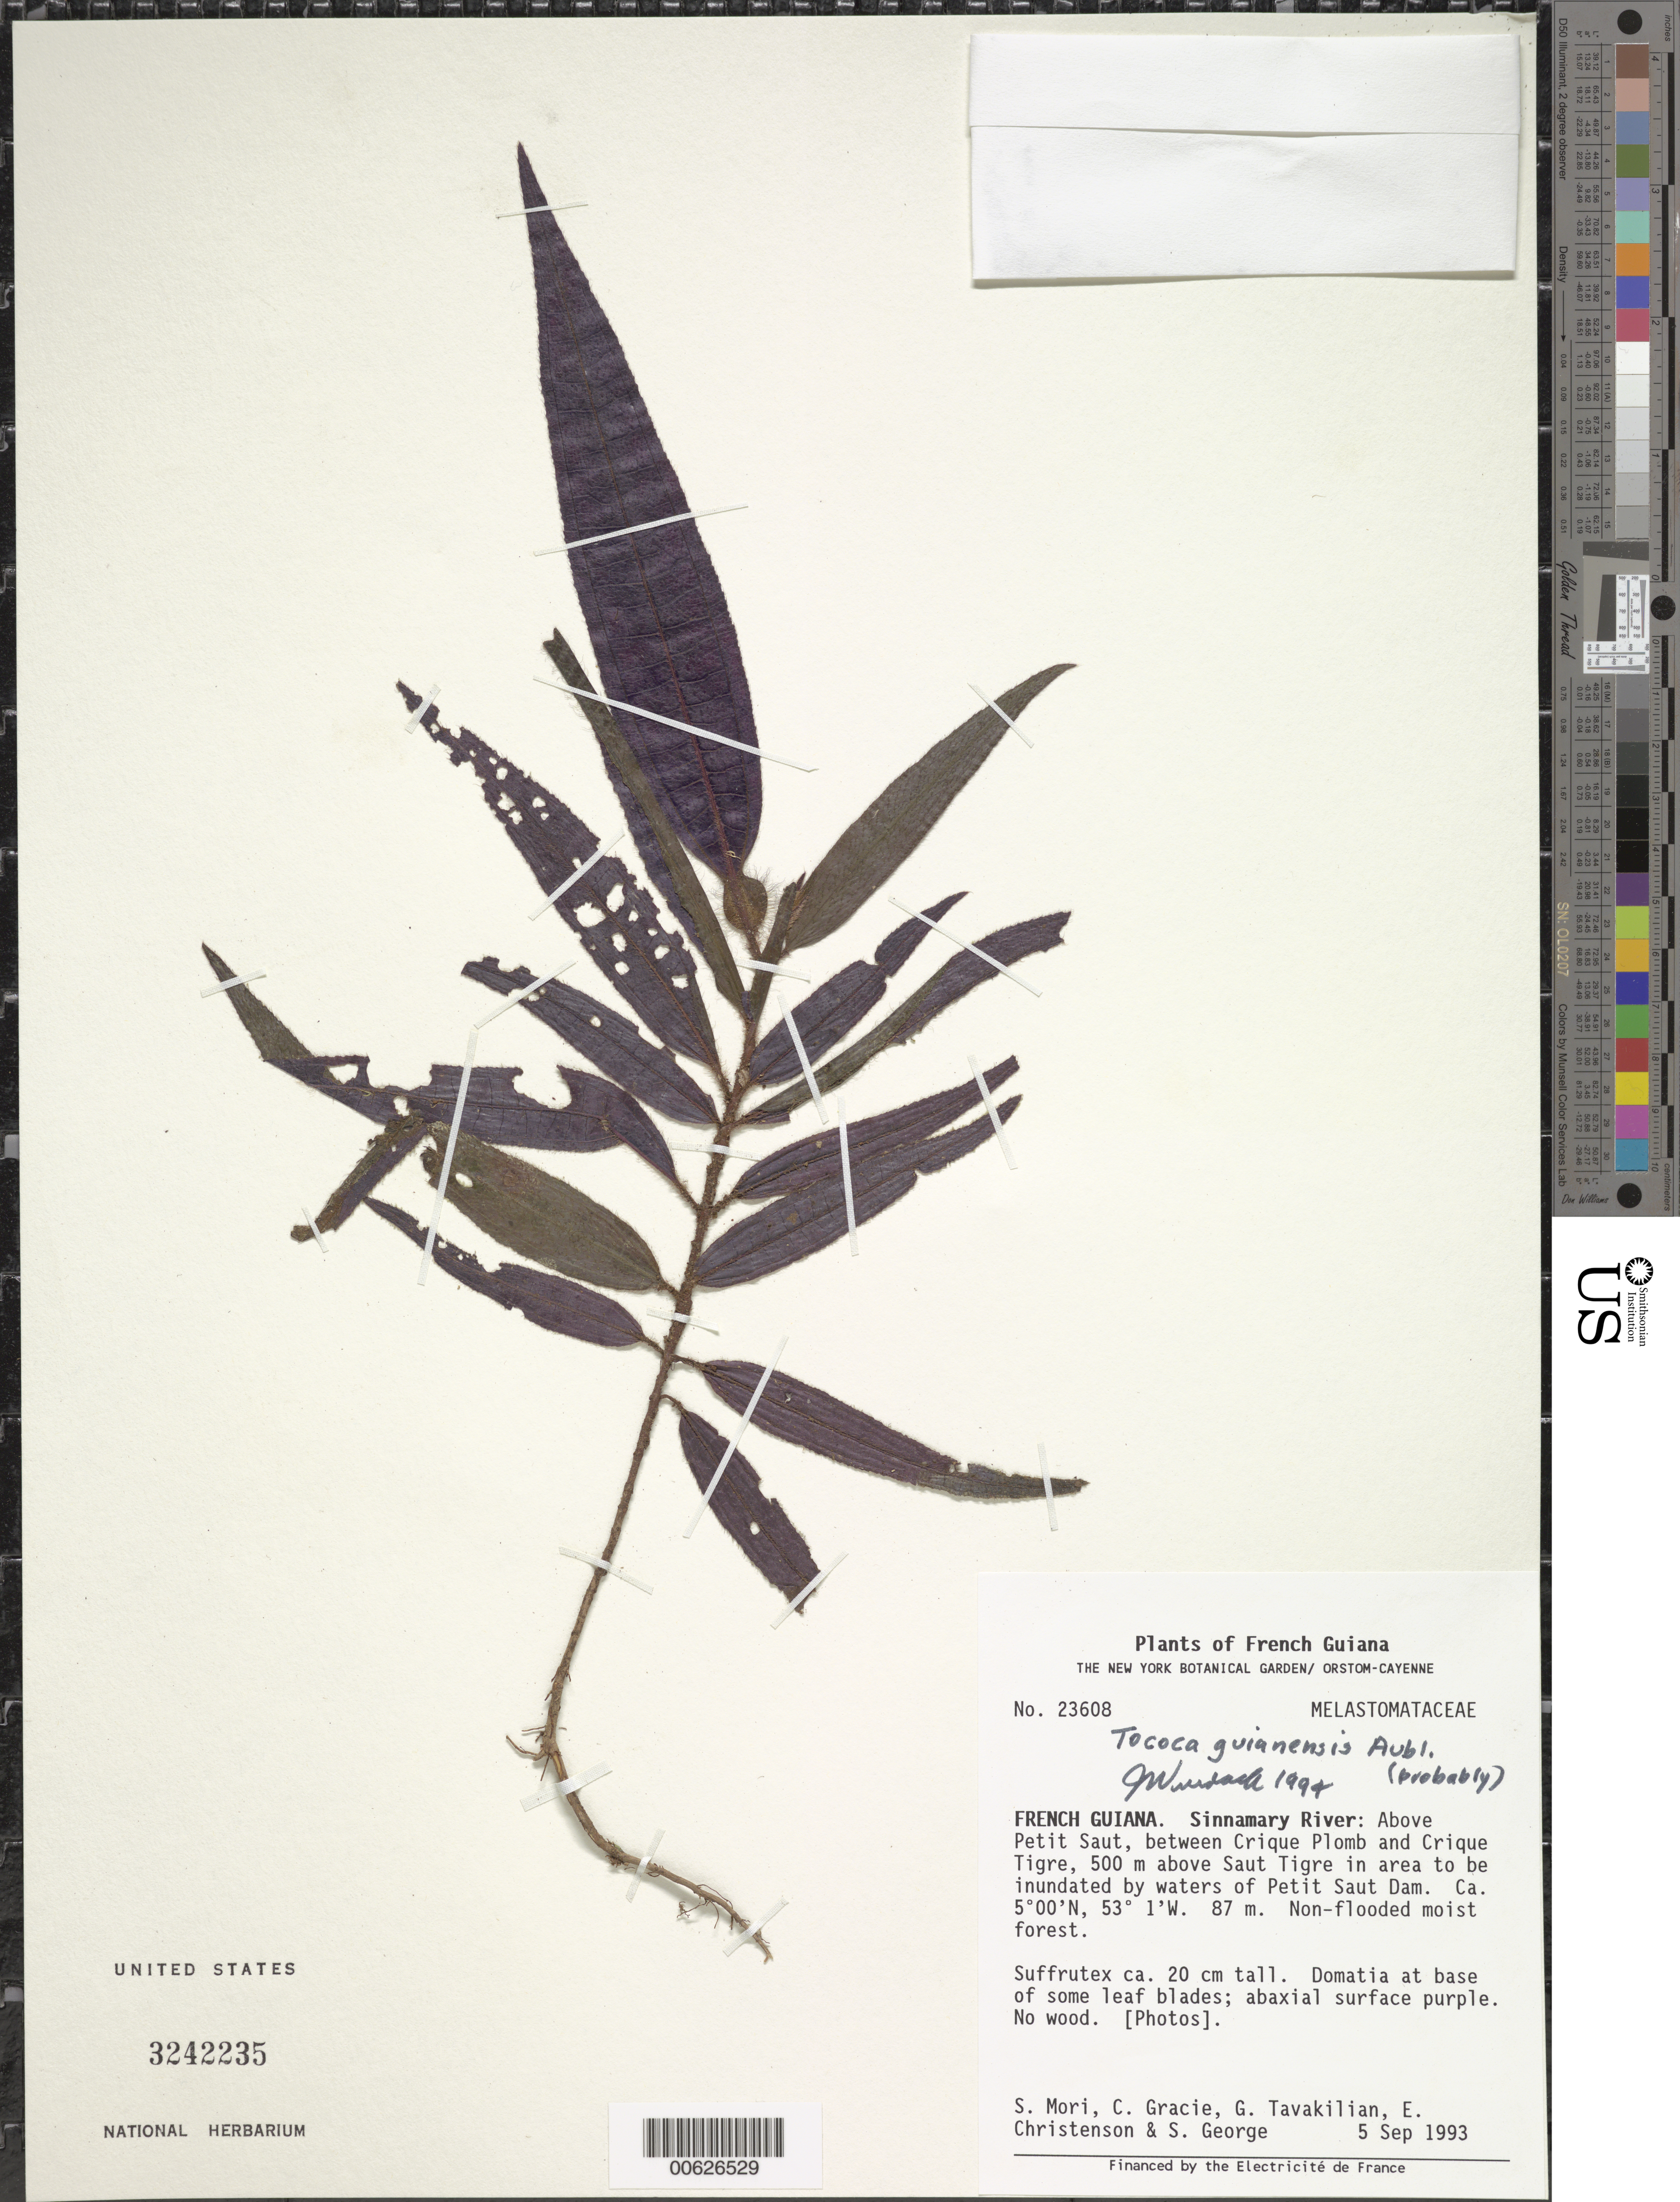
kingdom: Plantae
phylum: Tracheophyta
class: Magnoliopsida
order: Myrtales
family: Melastomataceae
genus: Tococa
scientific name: Tococa guianensis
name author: Aubl.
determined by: Wurdack, John J., (US), US (UNITED STATES)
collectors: S. Mori, C. A. Gracie, G. Tavakilian, E. Christenson & S. George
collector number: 23608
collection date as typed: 5-Sep-93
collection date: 1993-09-05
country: French Guiana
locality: Sinnamary River, above Petit Saut, between Crique Plomb and Crique Tigre, 500m above Saut Tigre in area to be inundated by waters of Petit Saut Dam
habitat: Non-flooded moist forest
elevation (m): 87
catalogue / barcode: US 3242235